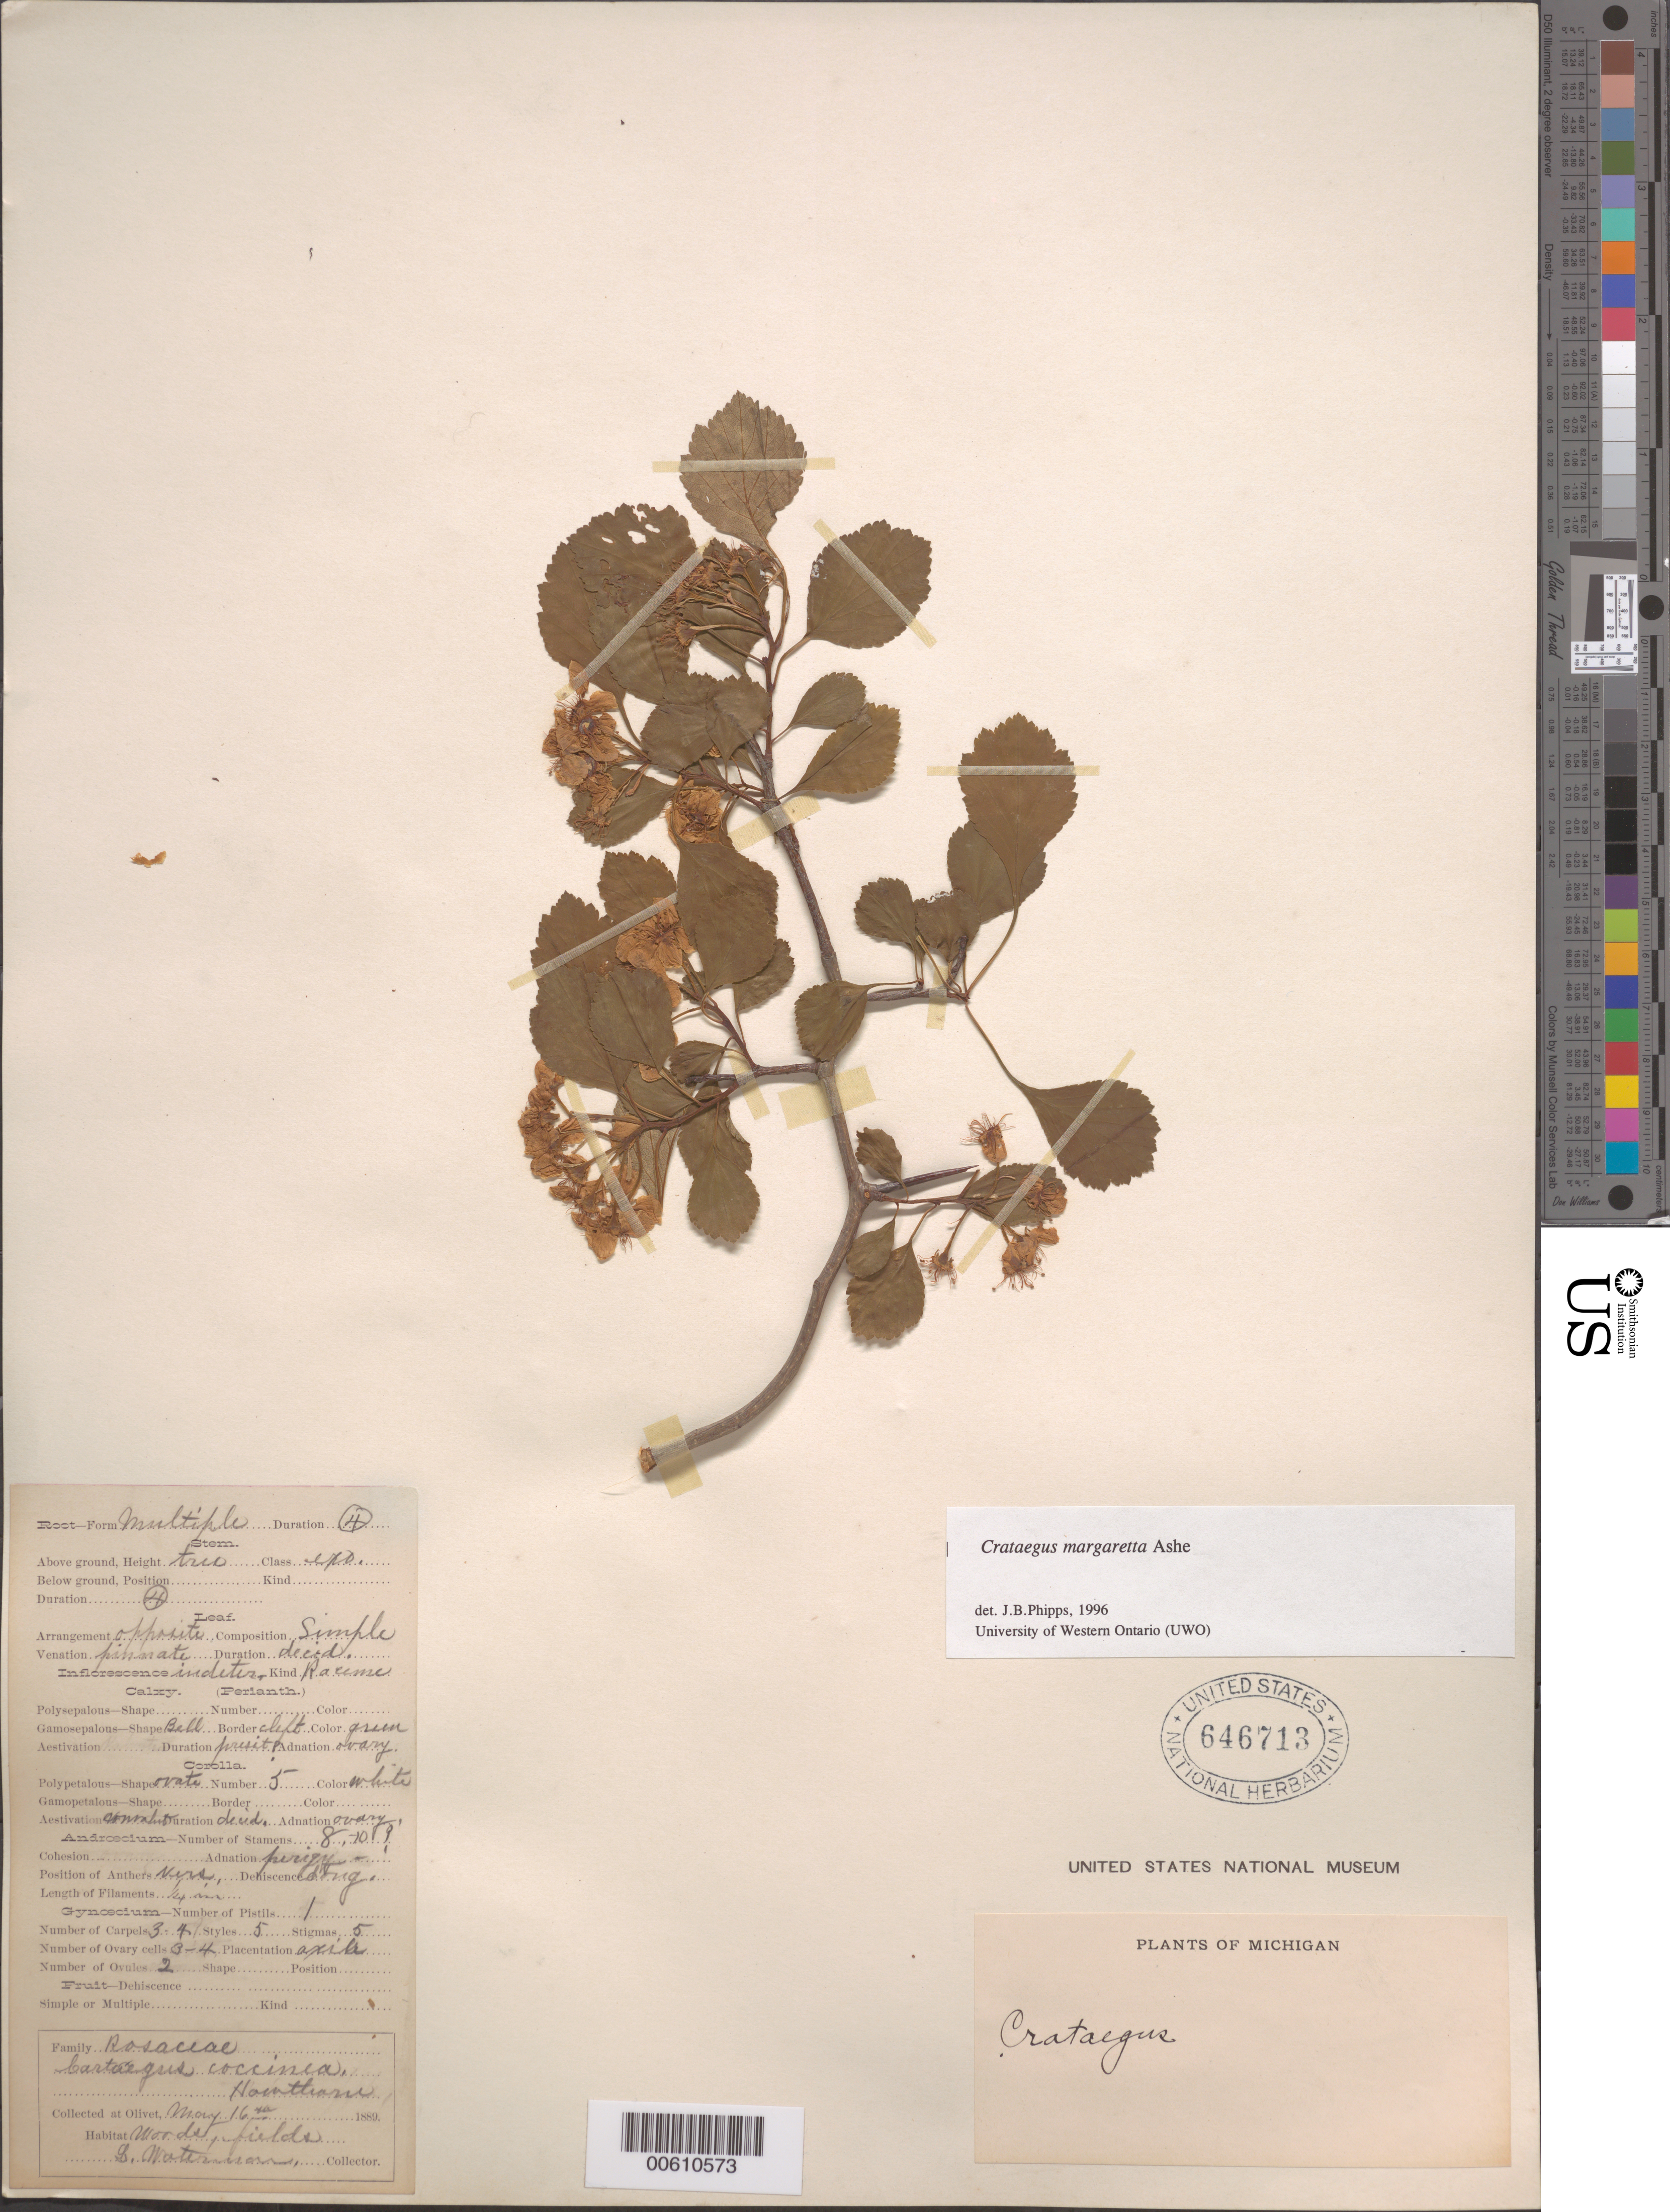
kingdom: Plantae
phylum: Tracheophyta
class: Magnoliopsida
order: Rosales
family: Rosaceae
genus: Crataegus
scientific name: Crataegus margarettae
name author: Ashe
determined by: Phipps, James B., (UWO), University of Western Ontario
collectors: L. Waterman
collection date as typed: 16 May 1889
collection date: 1889-05-16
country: United States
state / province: Michigan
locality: Olivet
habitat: Woods, fields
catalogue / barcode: US 646713